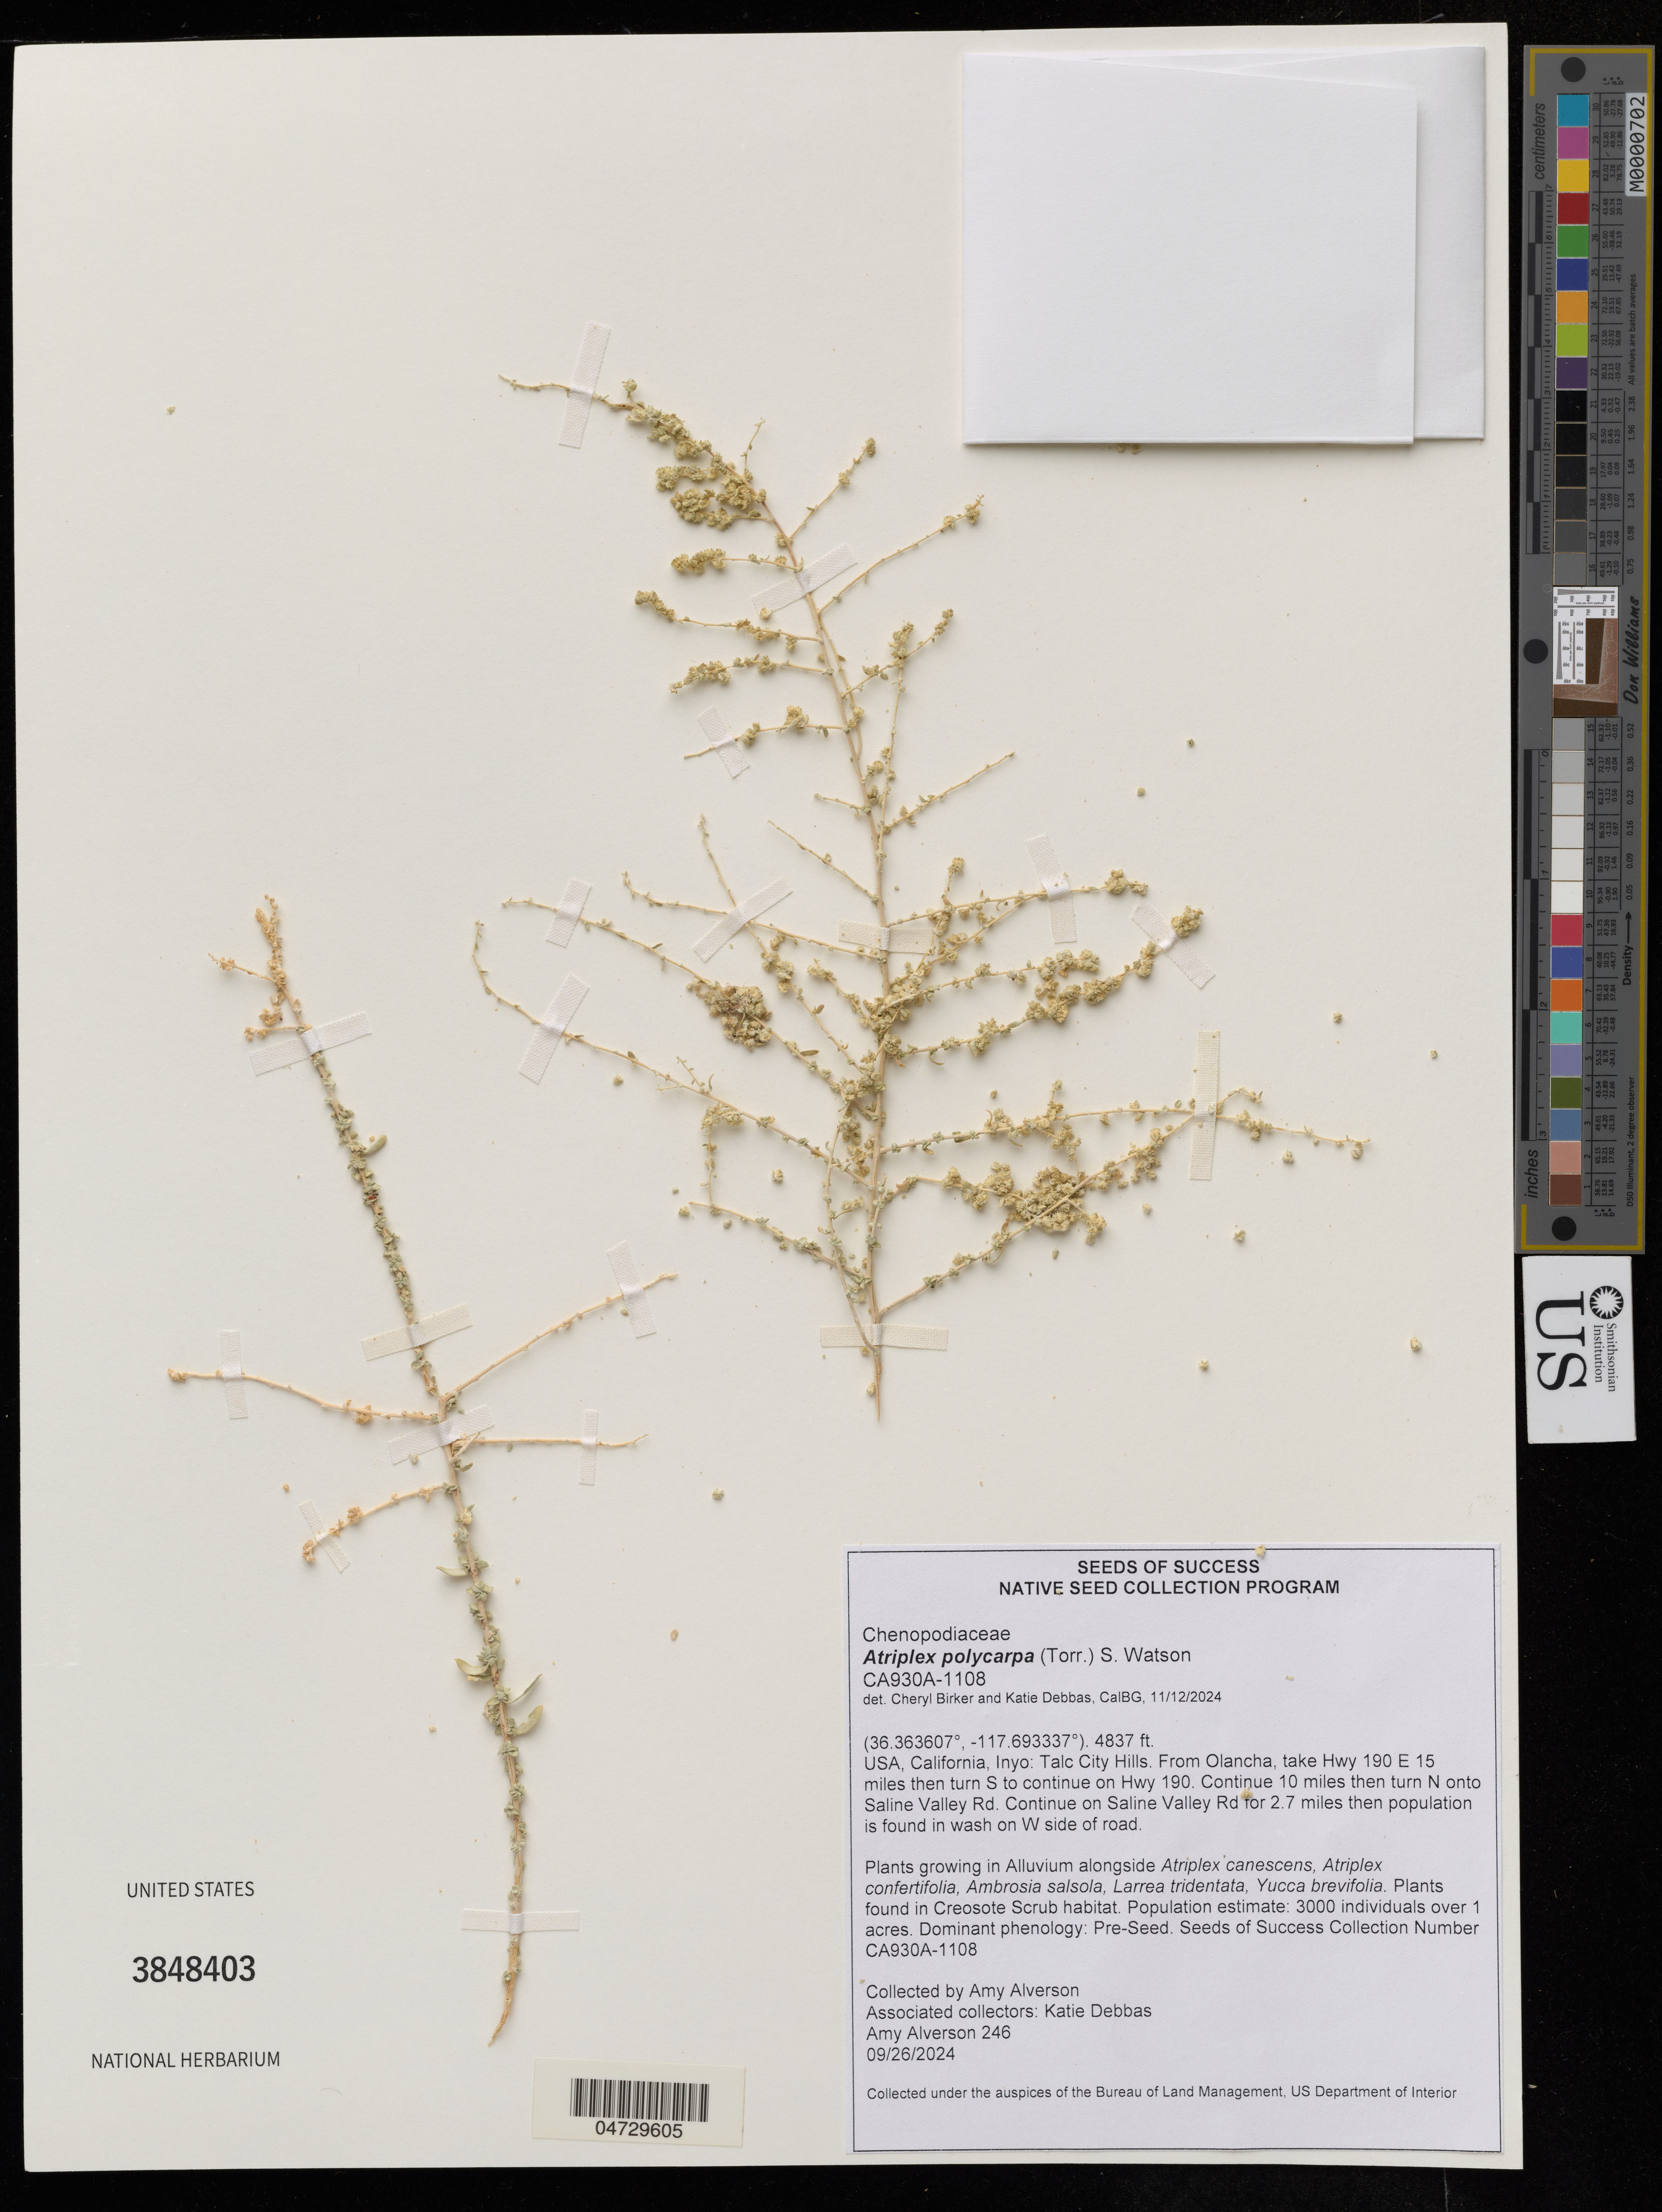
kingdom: Plantae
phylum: Tracheophyta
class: Magnoliopsida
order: Caryophyllales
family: Amaranthaceae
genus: Atriplex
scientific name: Atriplex polycarpa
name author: (Torr.) S. Watson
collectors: A. Alverson & K. Debbas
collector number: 246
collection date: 2024-09-26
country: United States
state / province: California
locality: Inyo: Talc City Hills. From Olancha, take Hwy 190 E 15 miles then turn S to continue on Hwy 190. Continue 10 miles then turn N onto Saline Valley Rd. Continue on Saline Valley Rd for 2.7 miles then population is found in wash on W side of road.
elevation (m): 1474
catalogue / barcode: US 3848403